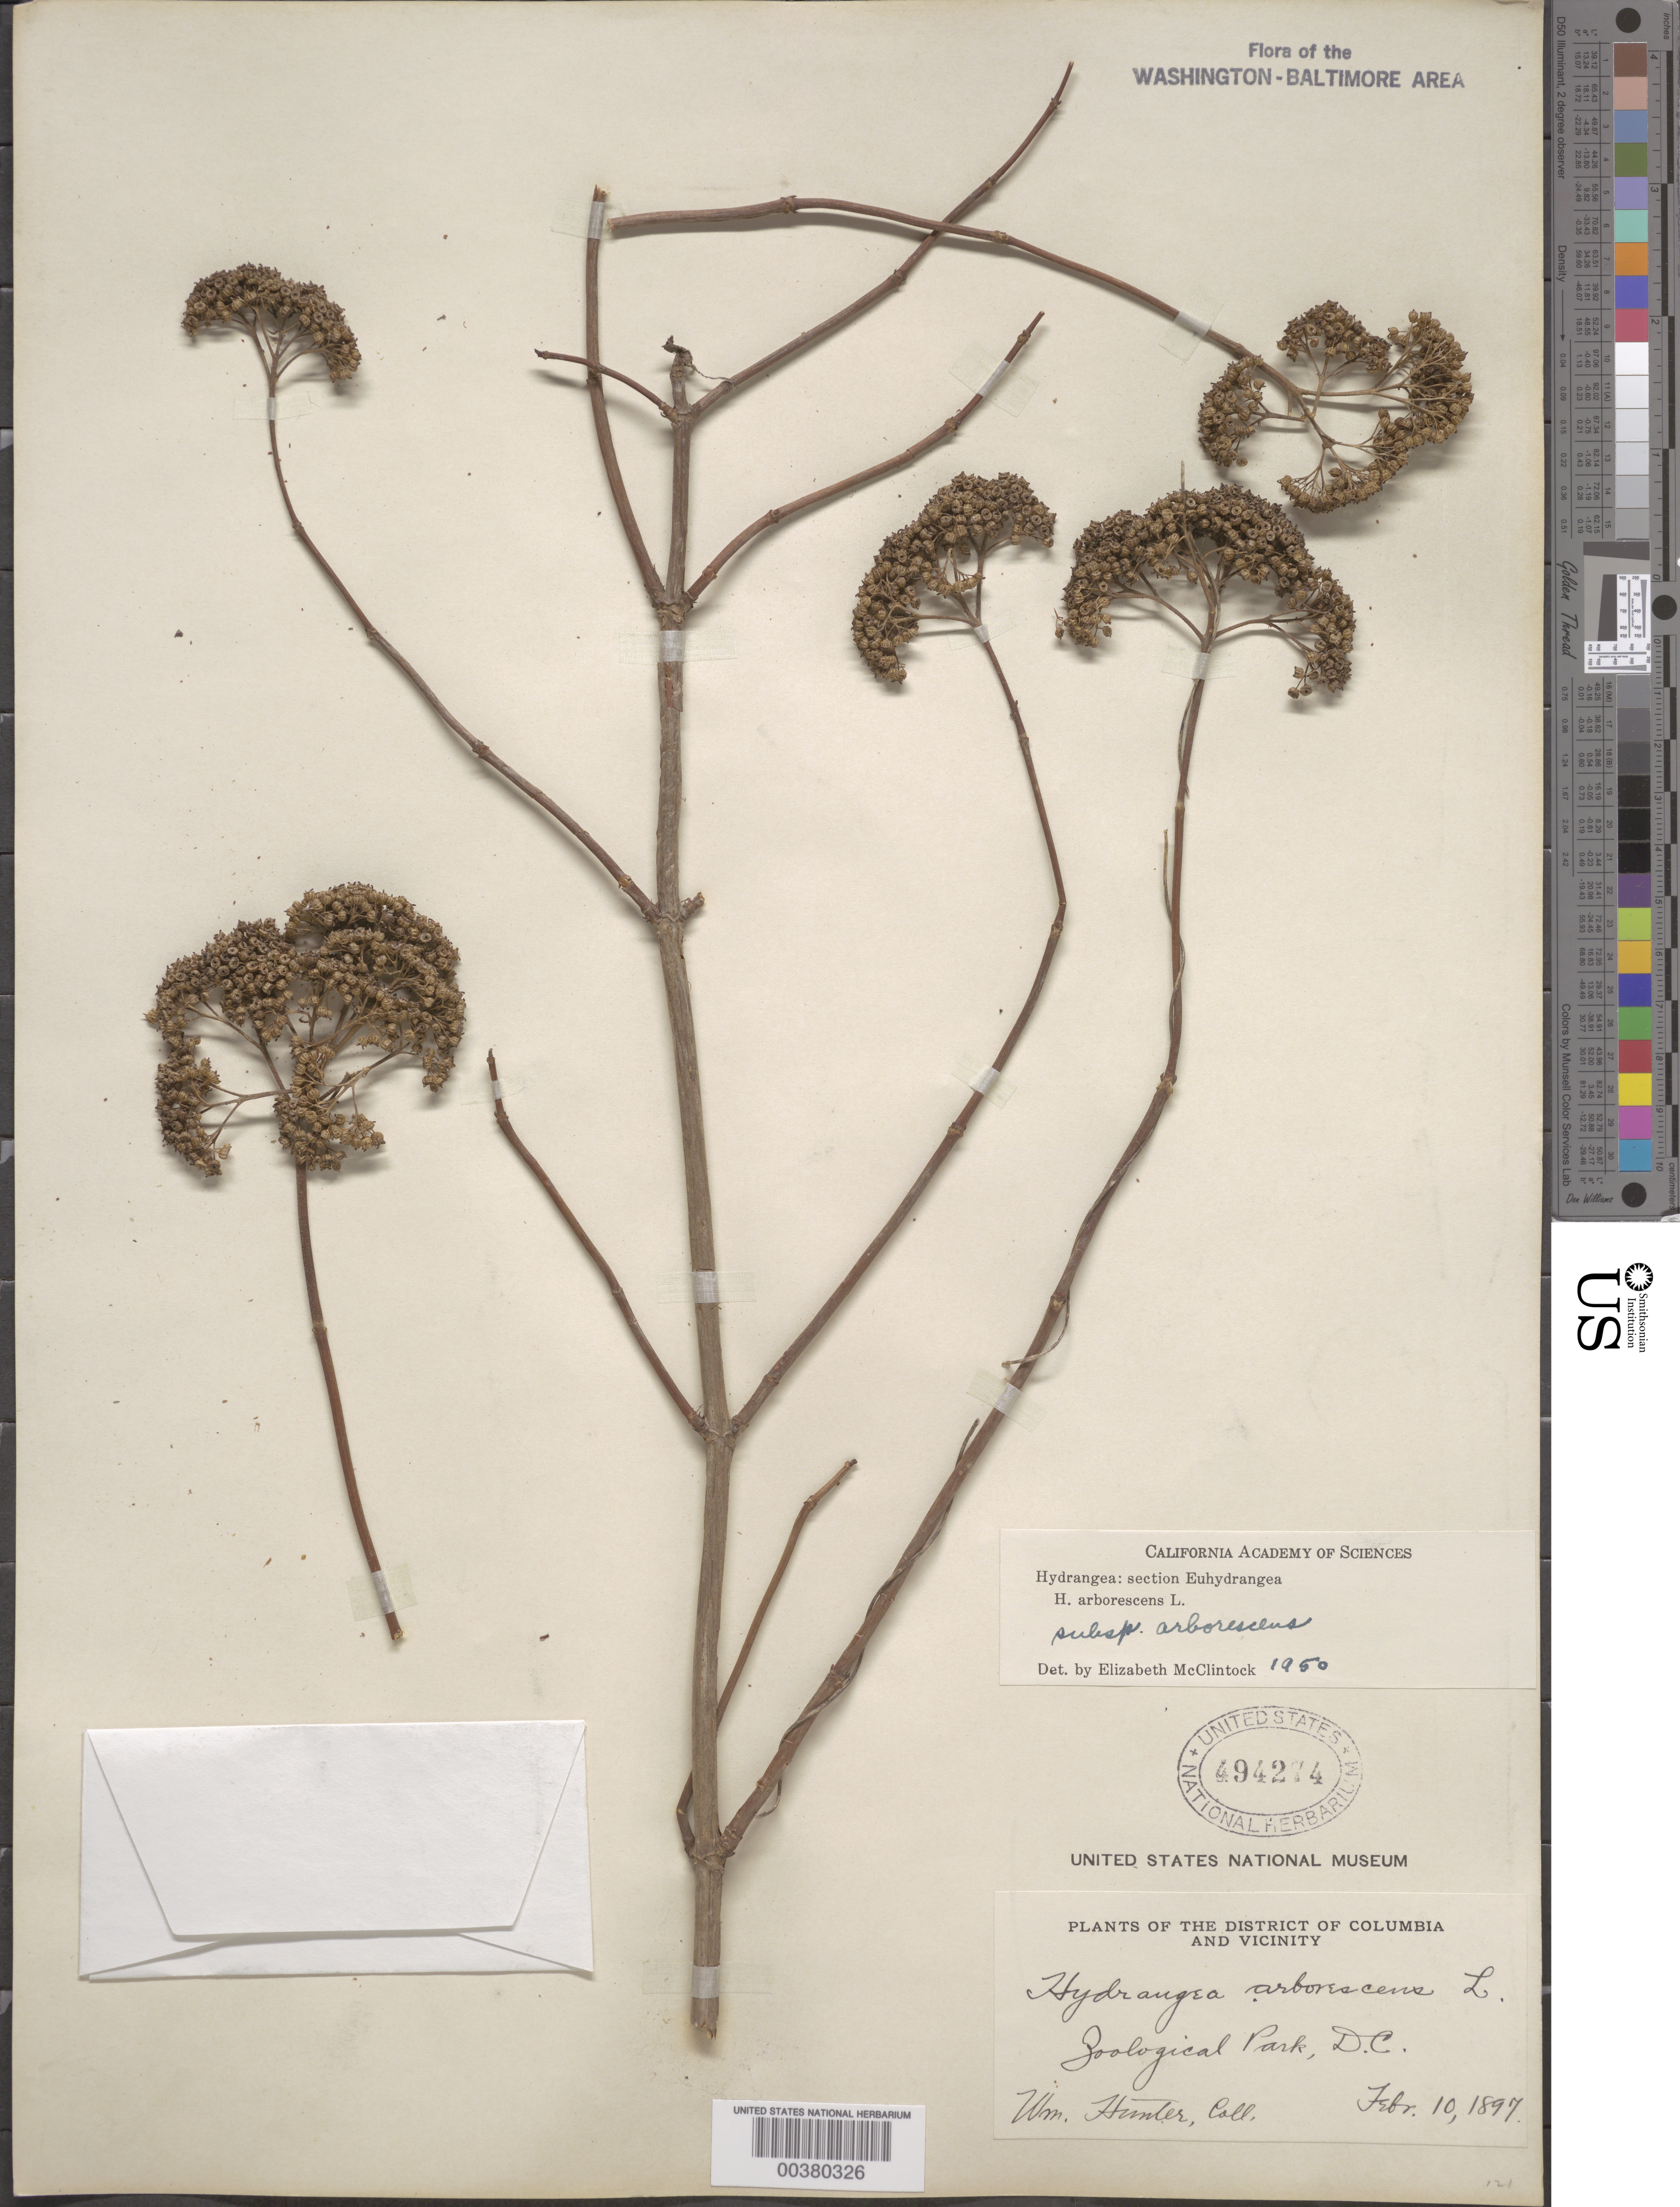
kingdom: Plantae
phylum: Tracheophyta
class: Magnoliopsida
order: Cornales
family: Hydrangeaceae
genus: Hydrangea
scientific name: Hydrangea arborescens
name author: L.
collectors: W. Hunter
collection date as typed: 10 Feb 1897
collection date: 1897-02-10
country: United States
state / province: District of Columbia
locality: Zoological Park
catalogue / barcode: US 494274